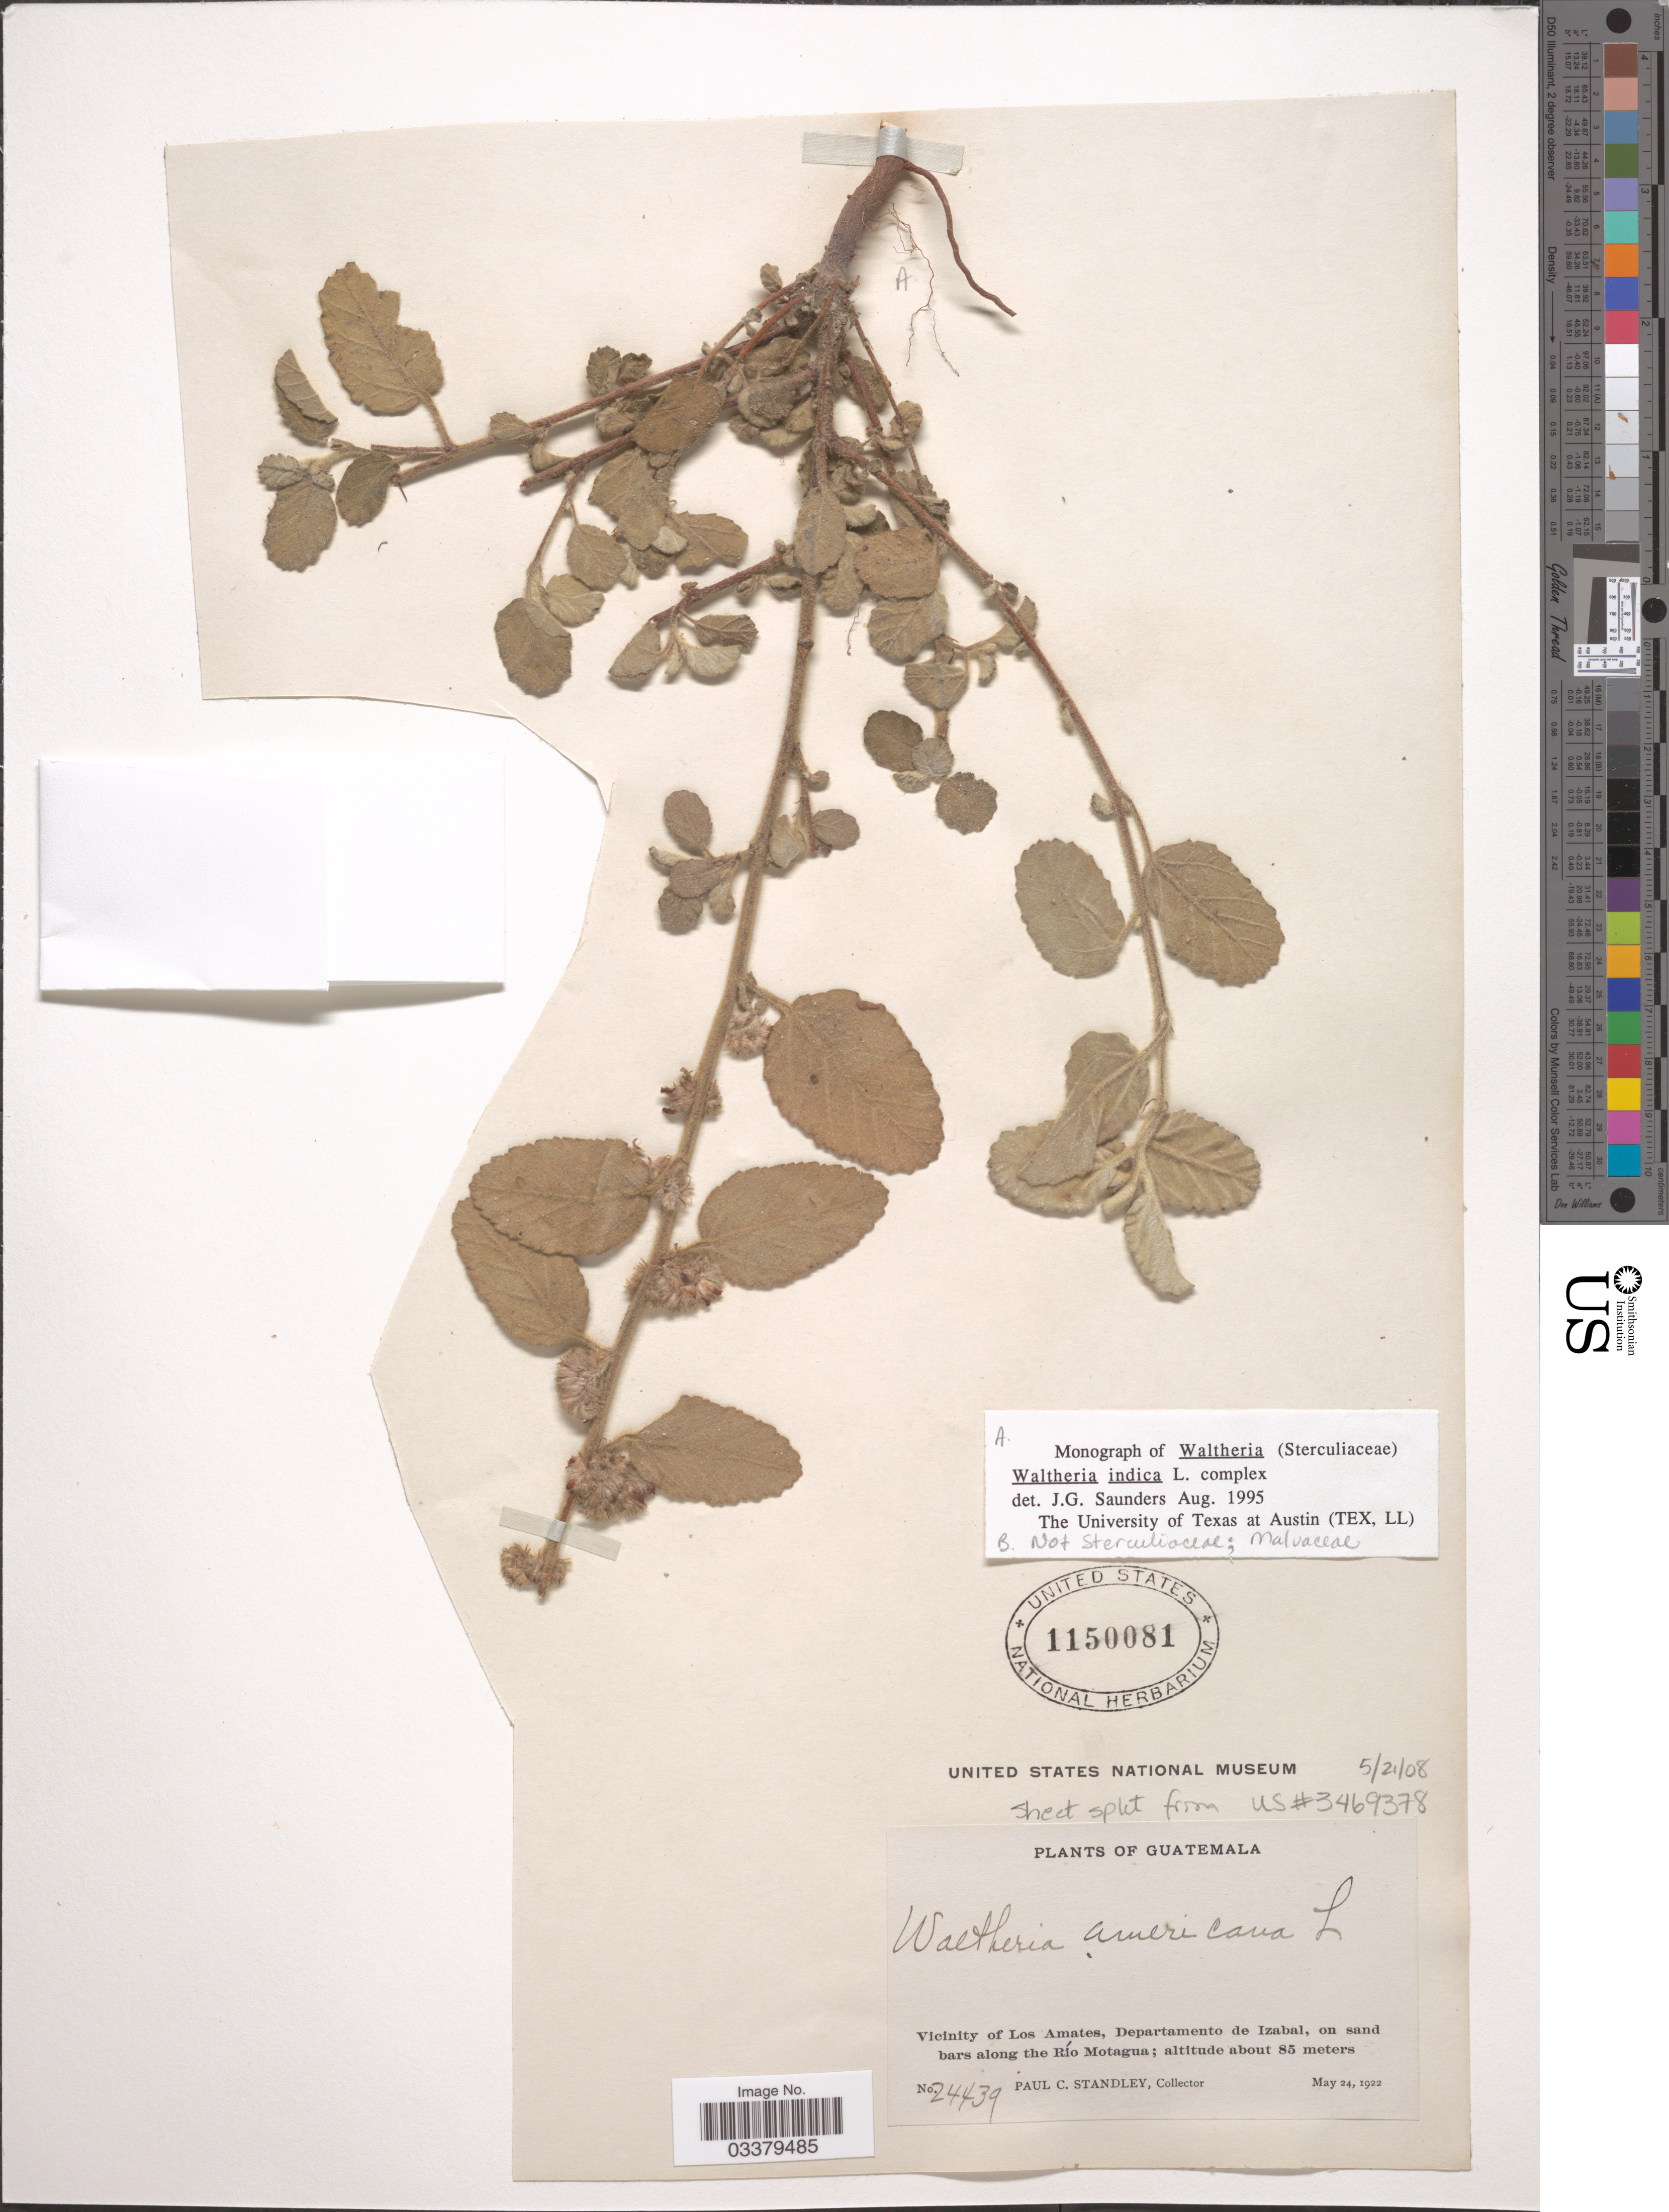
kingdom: Plantae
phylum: Tracheophyta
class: Magnoliopsida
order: Malvales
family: Malvaceae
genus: Waltheria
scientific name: Waltheria indica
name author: L.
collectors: P. C. Standley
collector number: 24439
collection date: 1922-05-24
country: Guatemala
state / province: Izabal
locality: Vicinity of Los Amates, Departamento de Izabal, on sand bars along the Río Motagua.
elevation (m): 85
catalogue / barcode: US 1150081